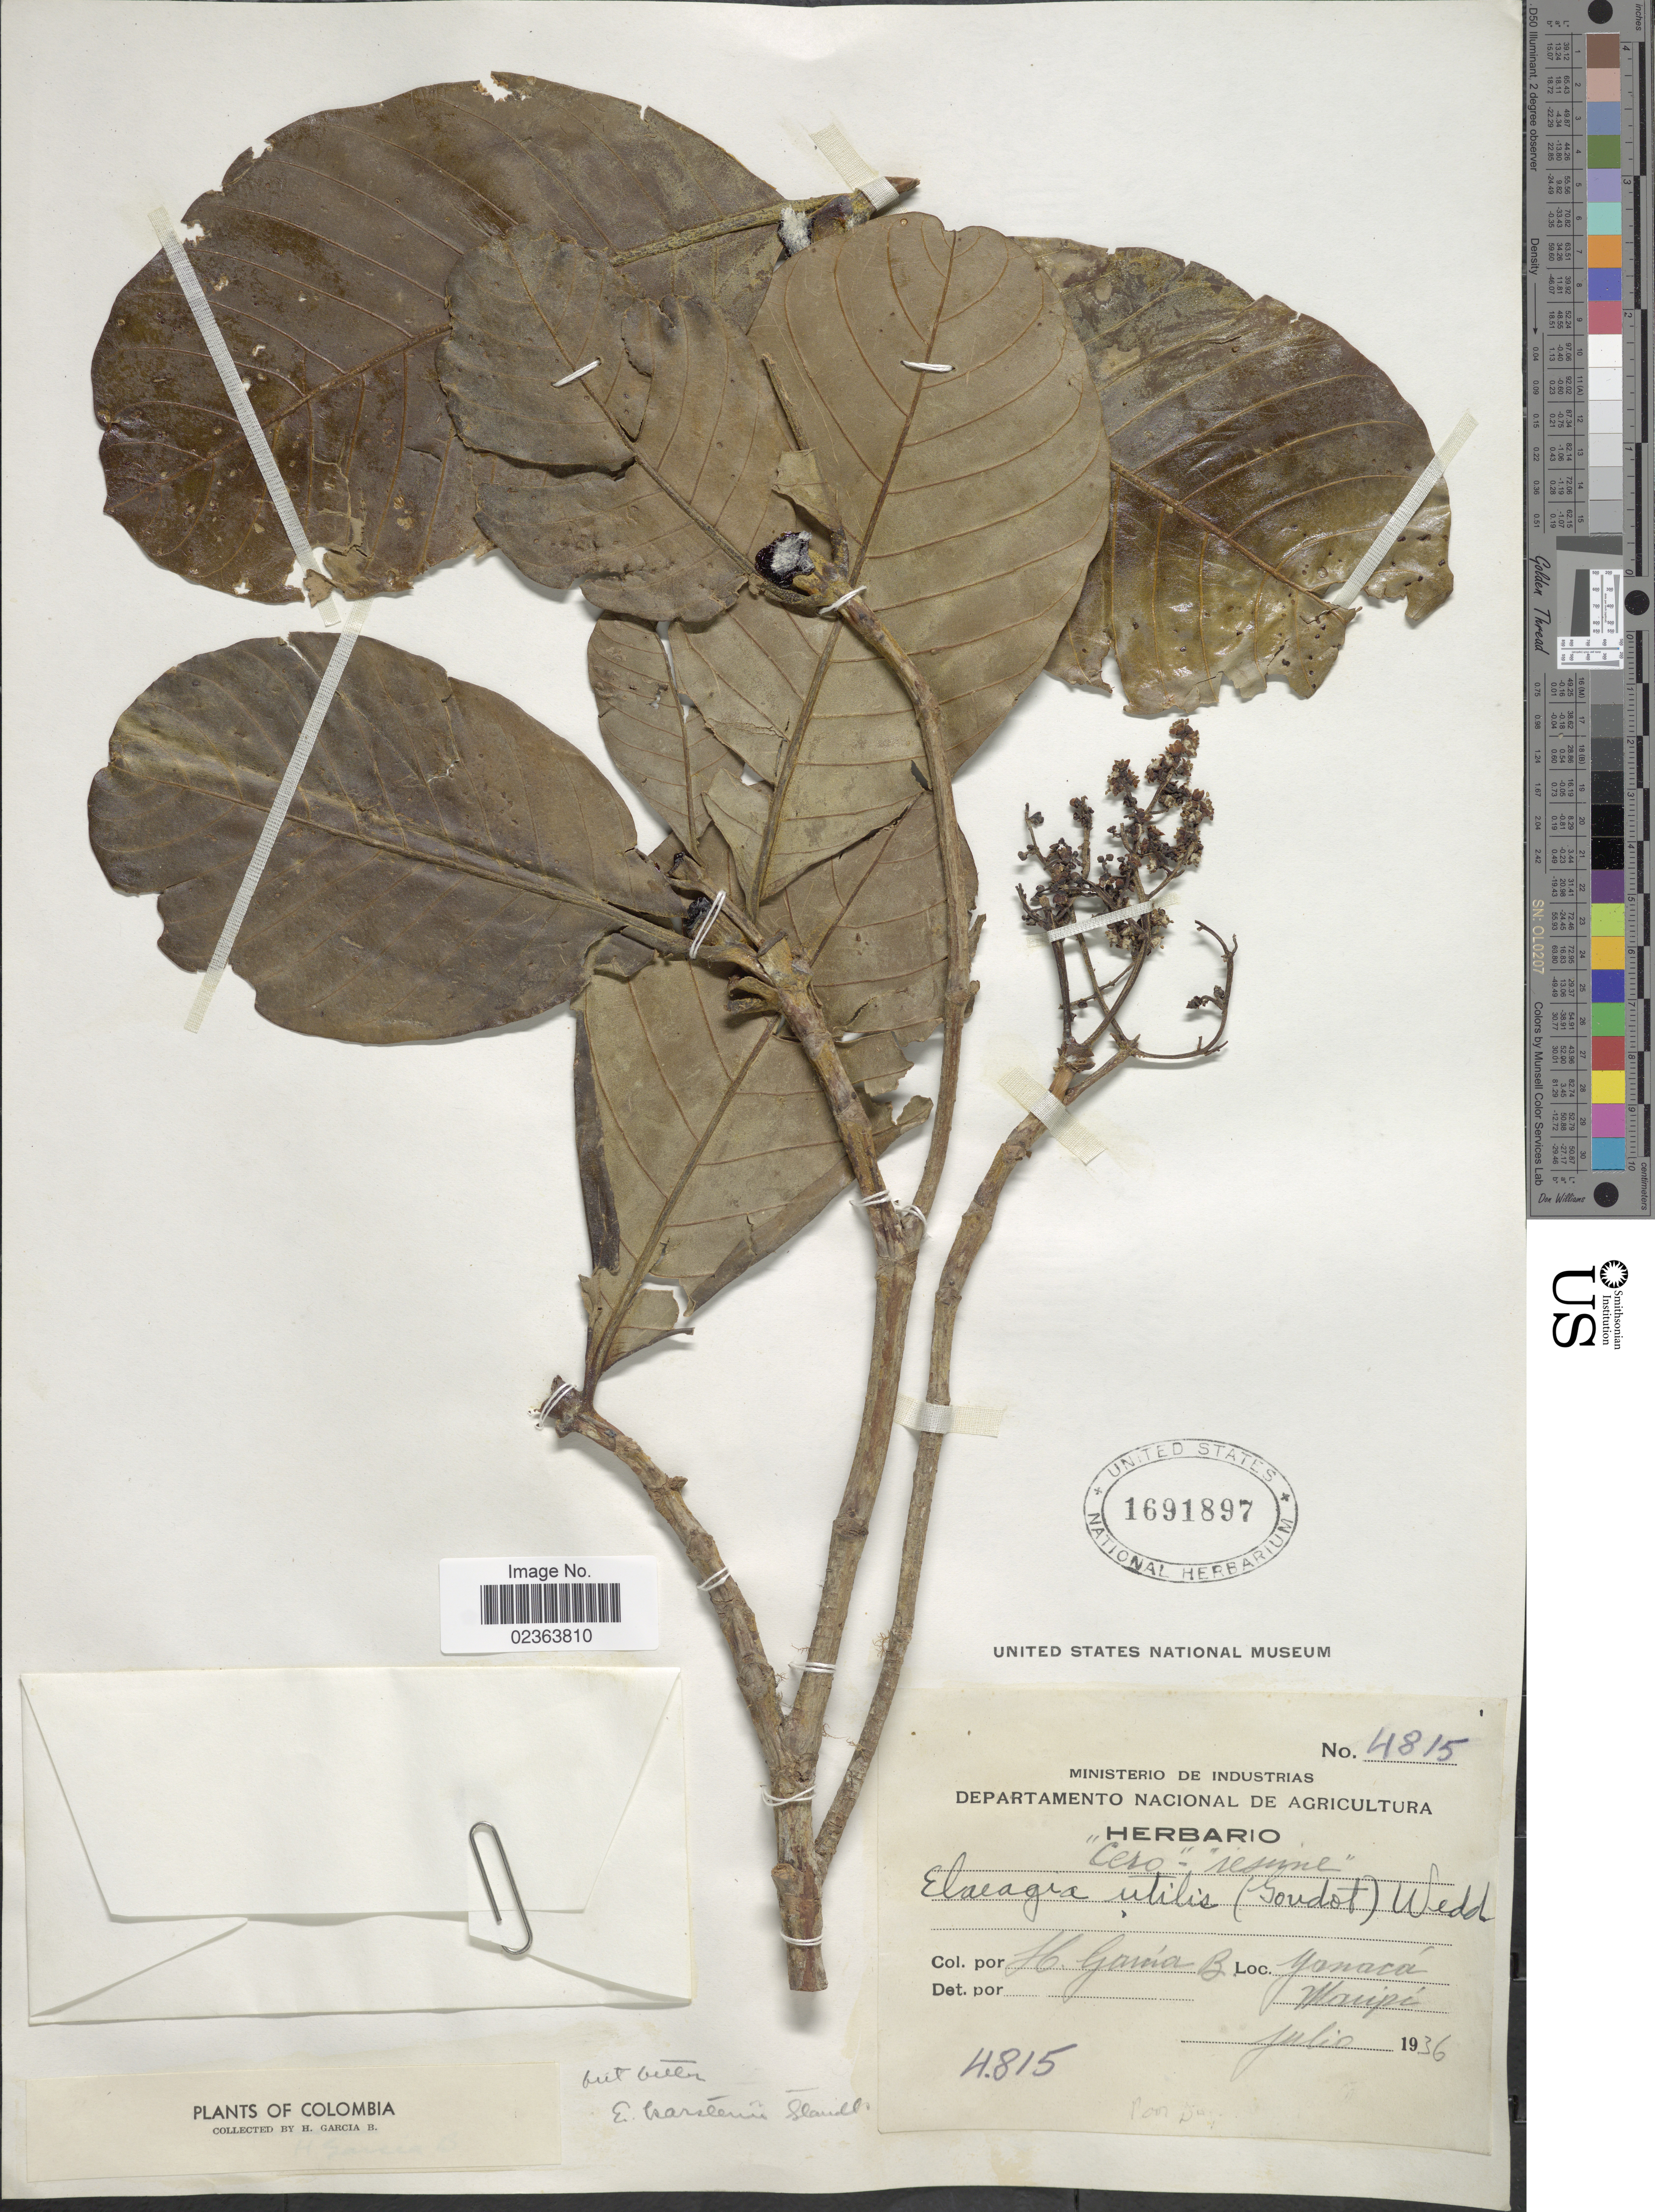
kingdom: Plantae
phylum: Tracheophyta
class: Magnoliopsida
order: Gentianales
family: Rubiaceae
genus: Elaeagia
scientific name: Elaeagia karstenii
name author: Standl.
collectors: H. García Barriga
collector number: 4815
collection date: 1936-07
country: Colombia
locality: Yanaca, Wanpi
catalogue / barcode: US 1691897